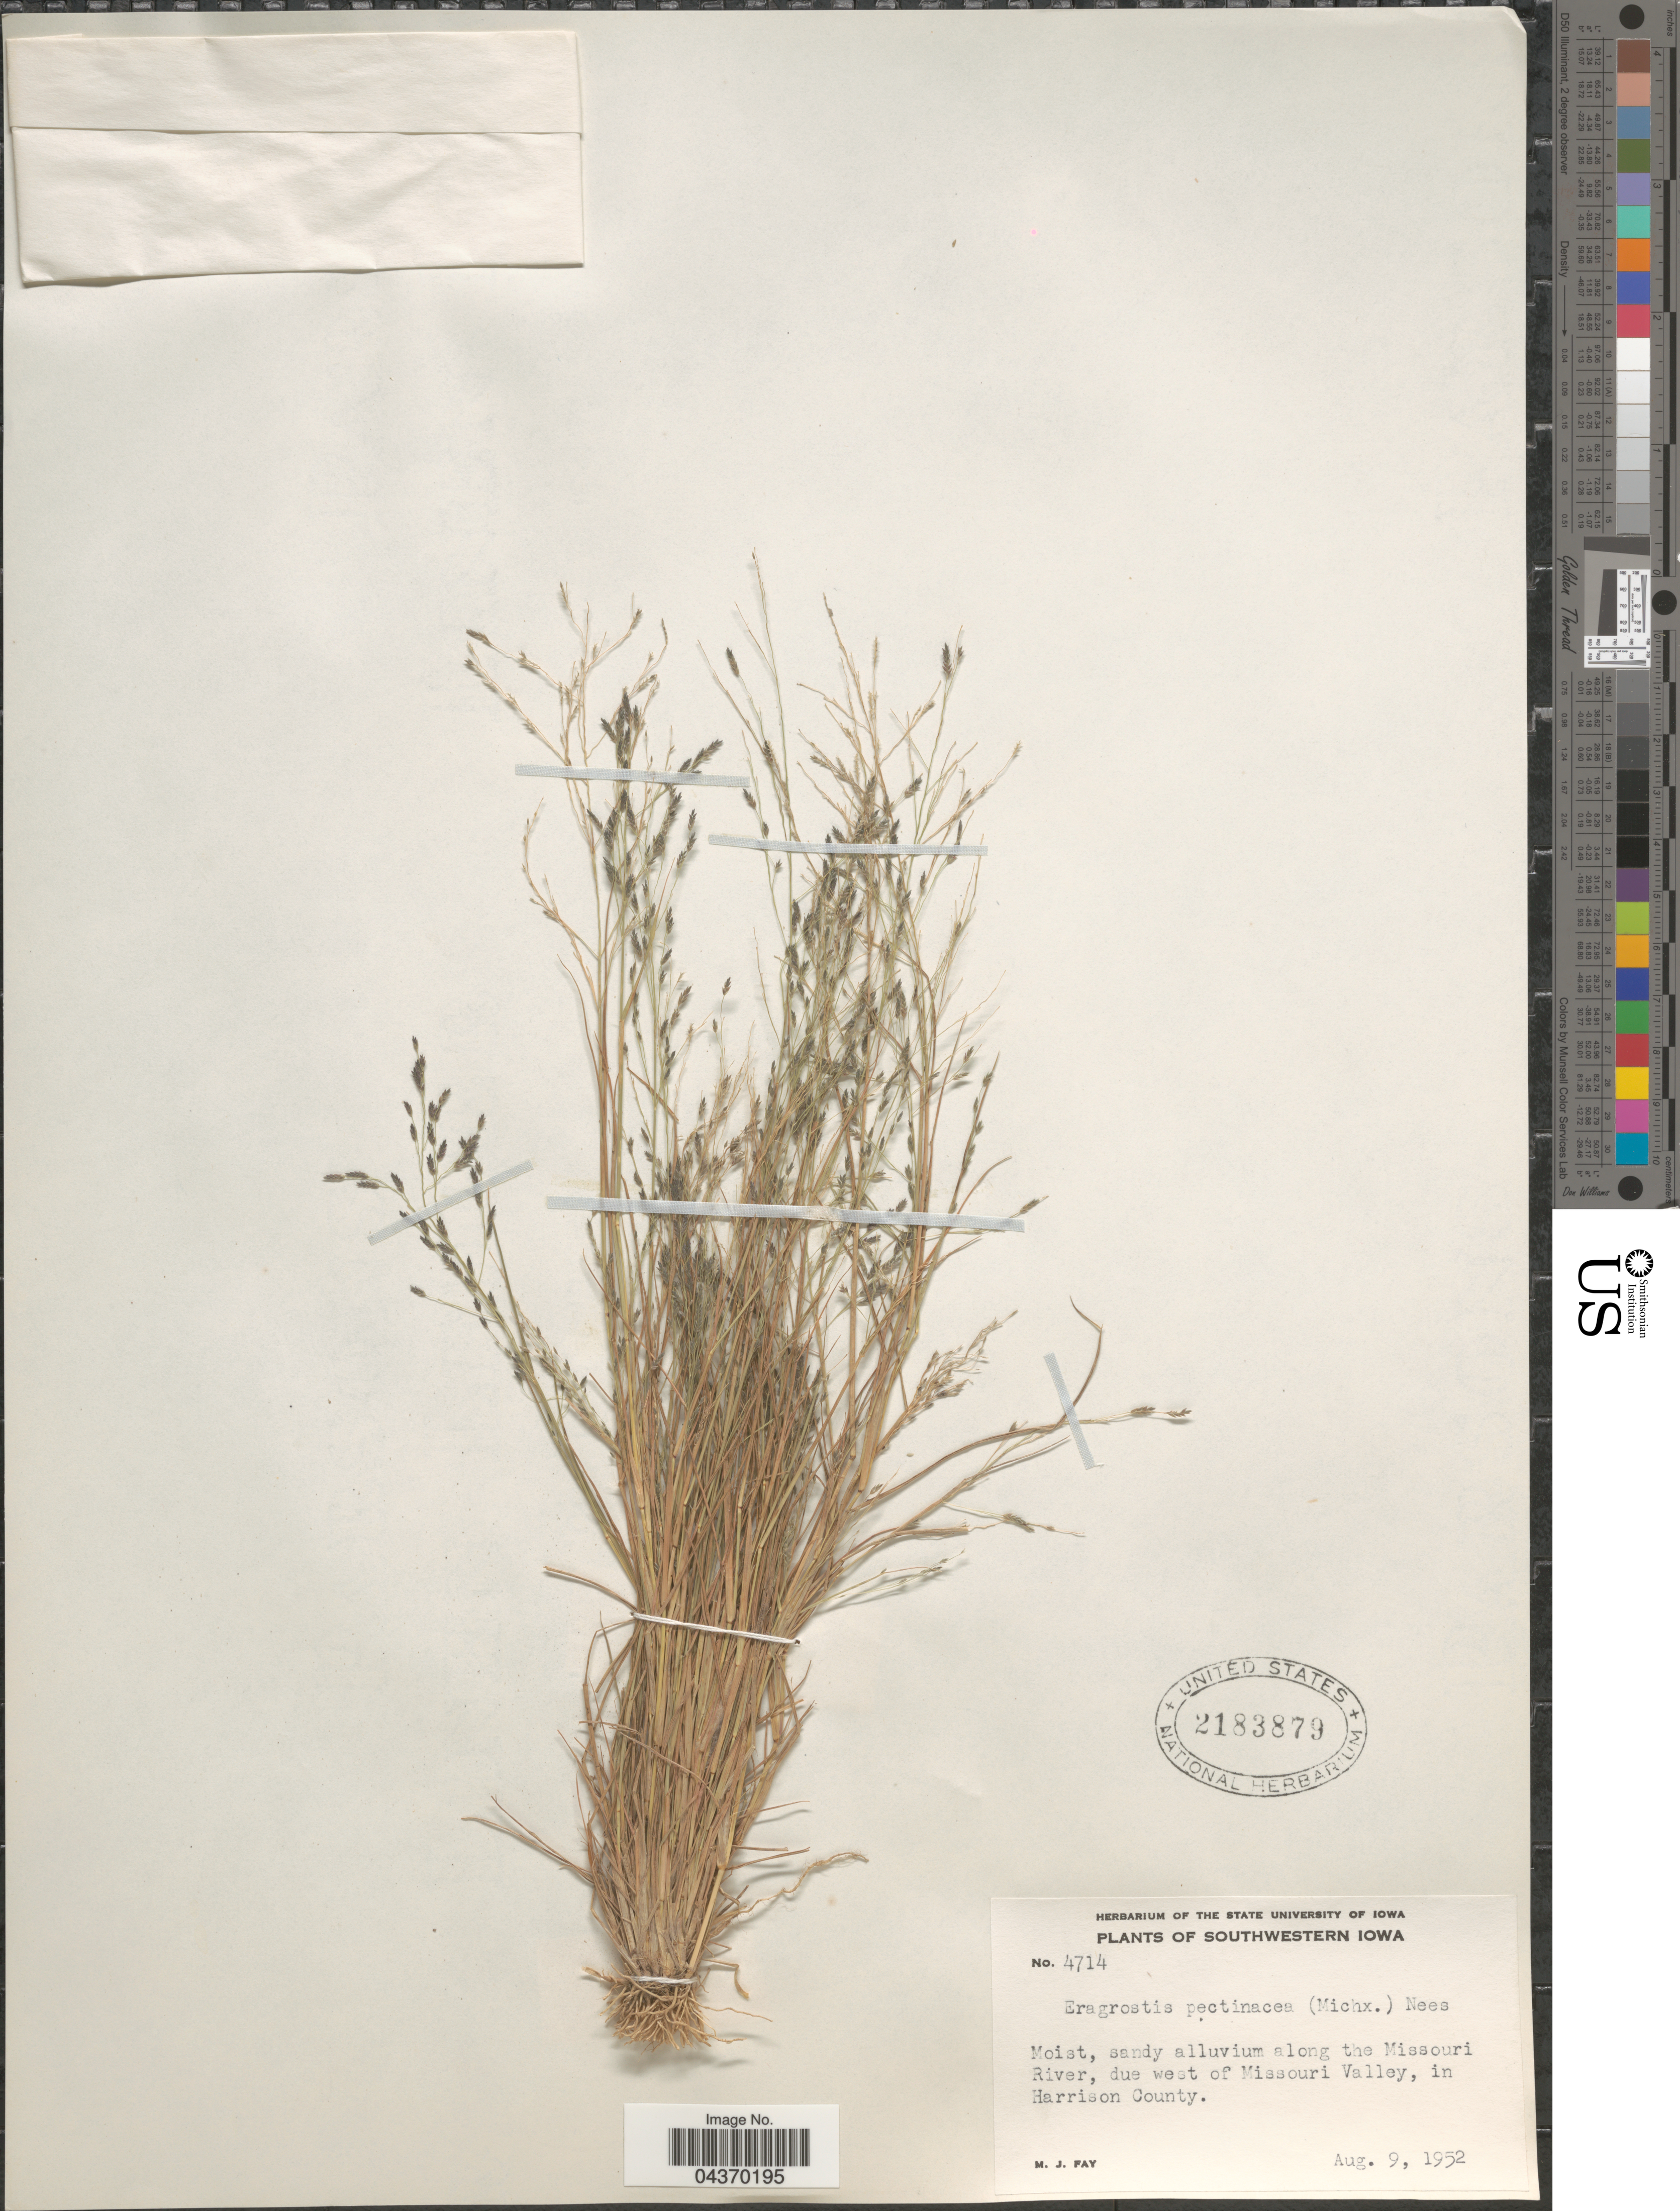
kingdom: Plantae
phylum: Tracheophyta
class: Liliopsida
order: Poales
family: Poaceae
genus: Eragrostis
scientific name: Eragrostis pectinacea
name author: (Michx.) Nees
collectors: M. Fay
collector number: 4714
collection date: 1952-08-09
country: United States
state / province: Iowa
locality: Southwestern Iowa. Moist, sandy alluvium along the Missouri River, due west of Missouri Valley, in Harrison County.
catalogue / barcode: US 2183879